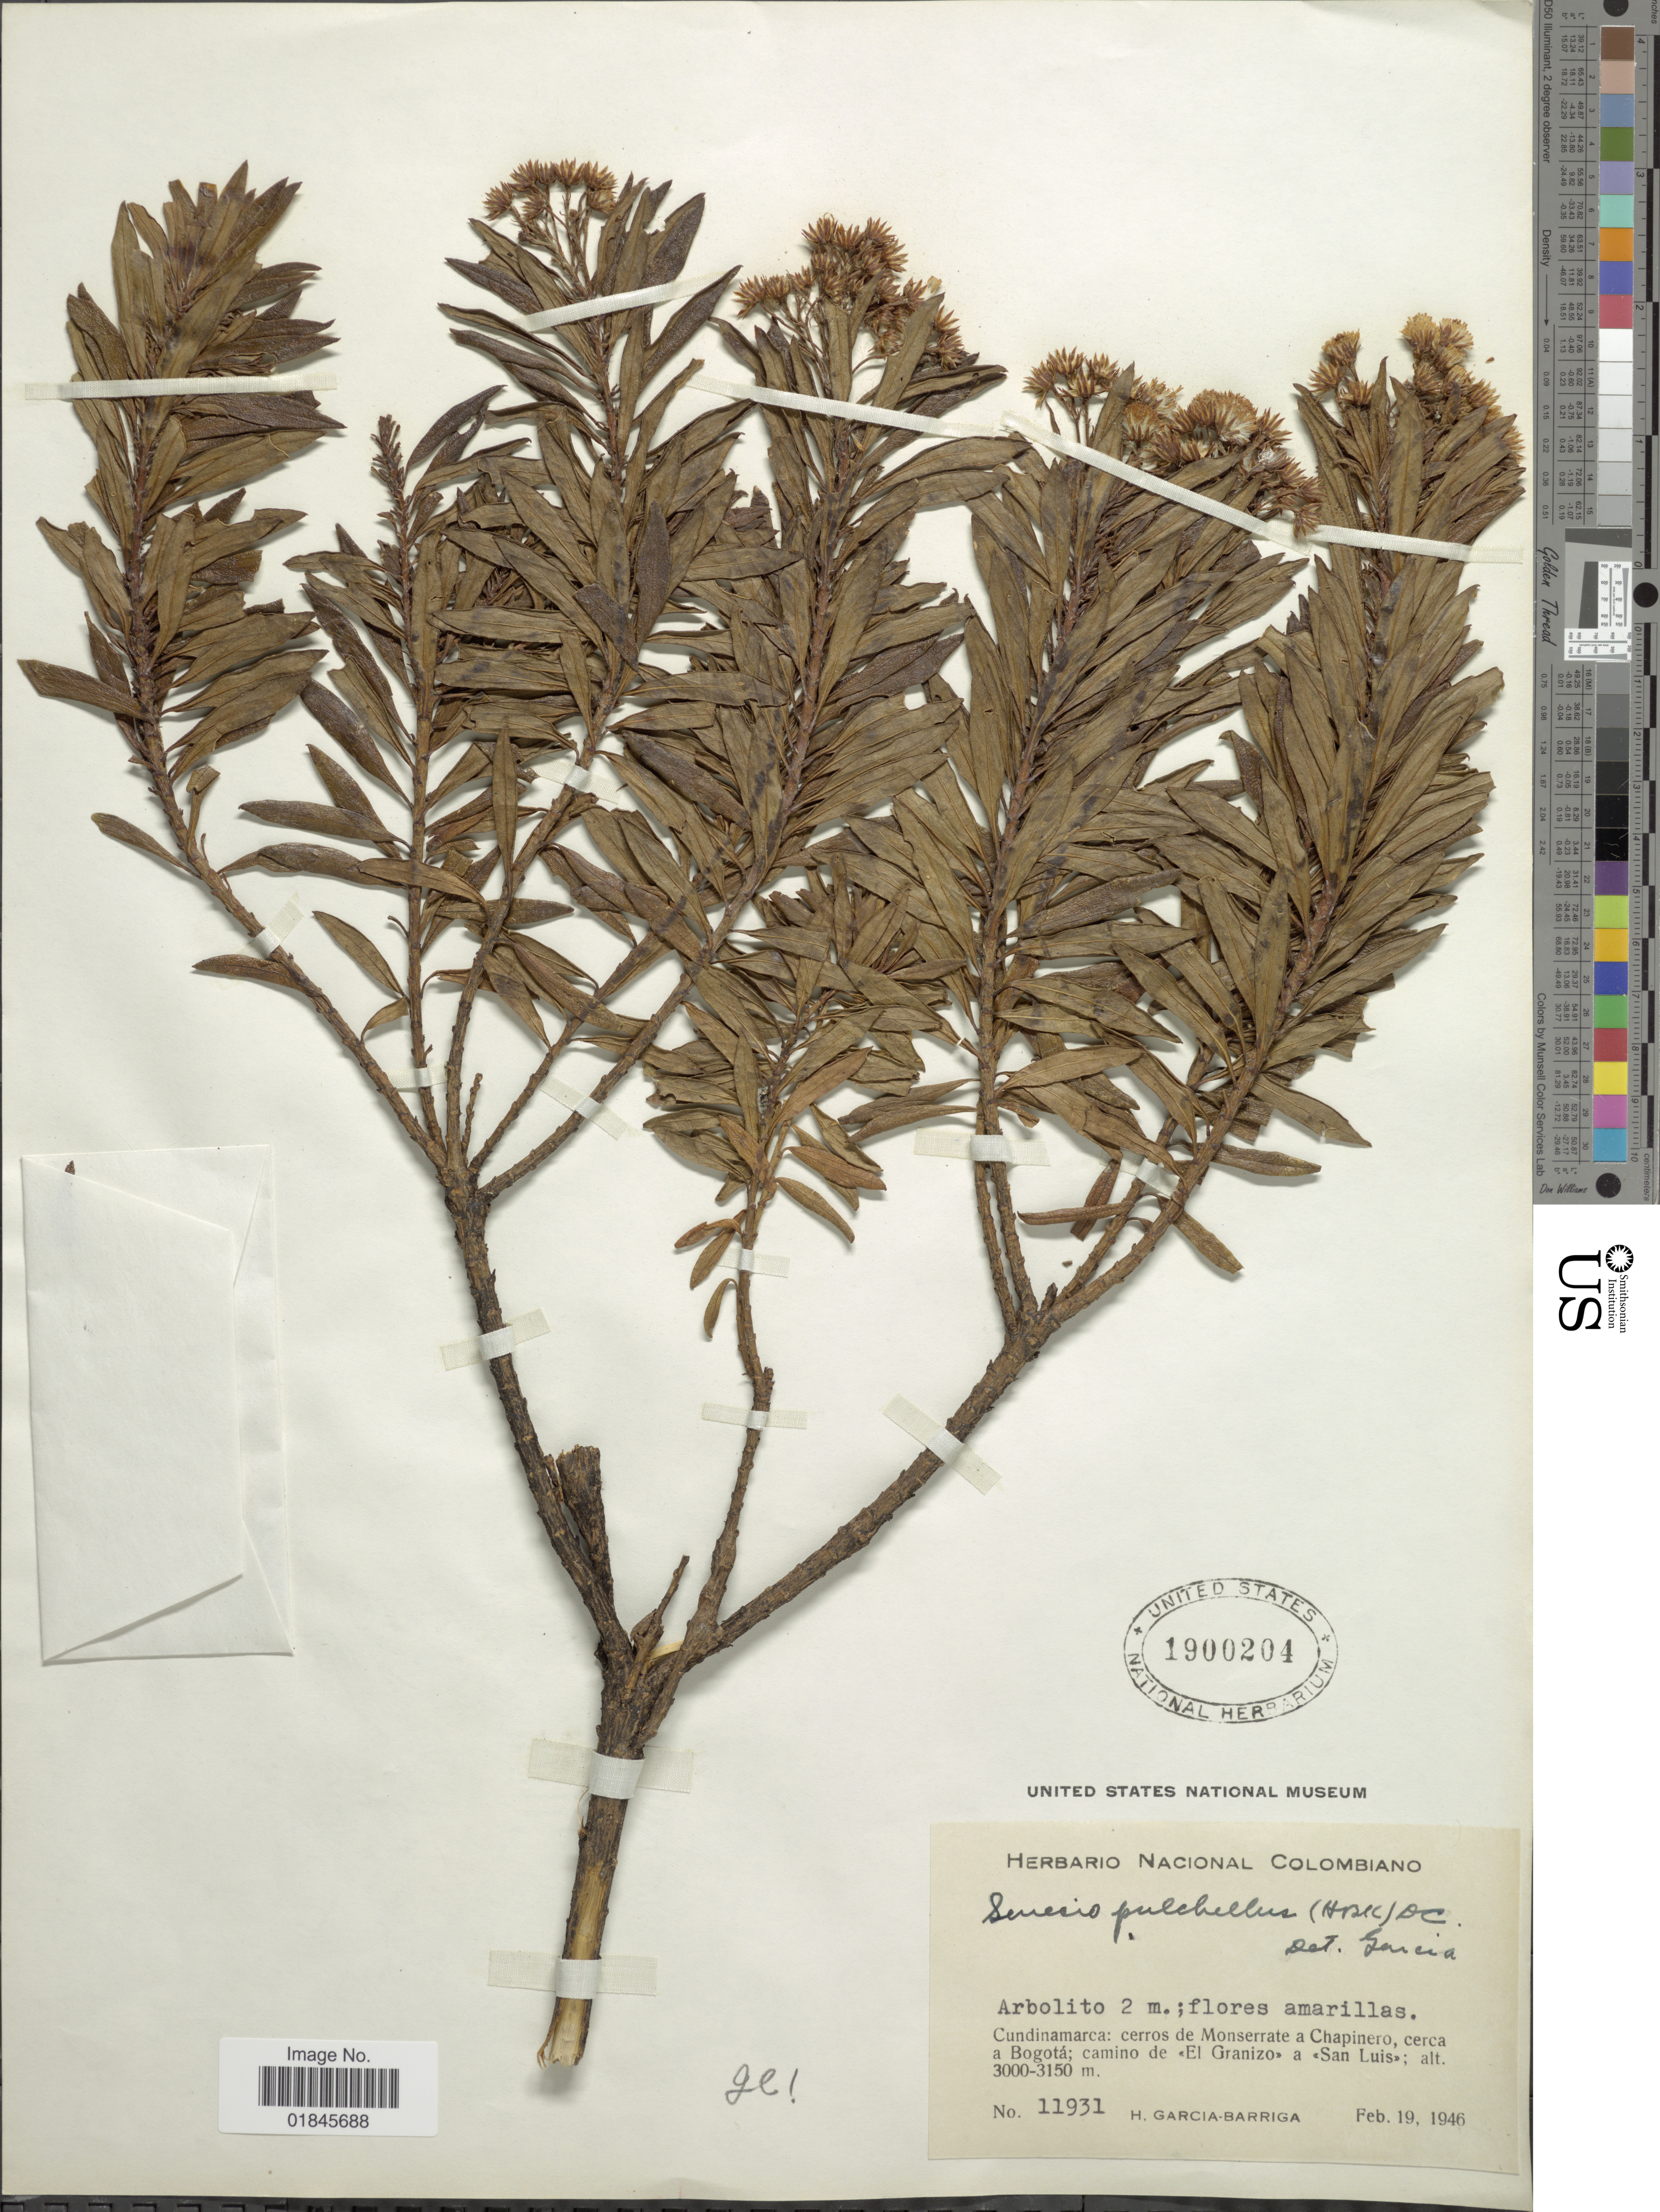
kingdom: Plantae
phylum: Tracheophyta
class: Magnoliopsida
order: Asterales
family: Asteraceae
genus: Pentacalia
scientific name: Pentacalia pulchella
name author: (Kunth) Cuatrec.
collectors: H. García Barriga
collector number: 11931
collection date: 1946-02-19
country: Colombia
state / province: Cundinamarca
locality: Cundinamarca: cerros de Monserrate a Chapinero, cerca a Bogotá; camino de <El Granizo> a <San Luis>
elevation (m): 3000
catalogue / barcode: US 1900204